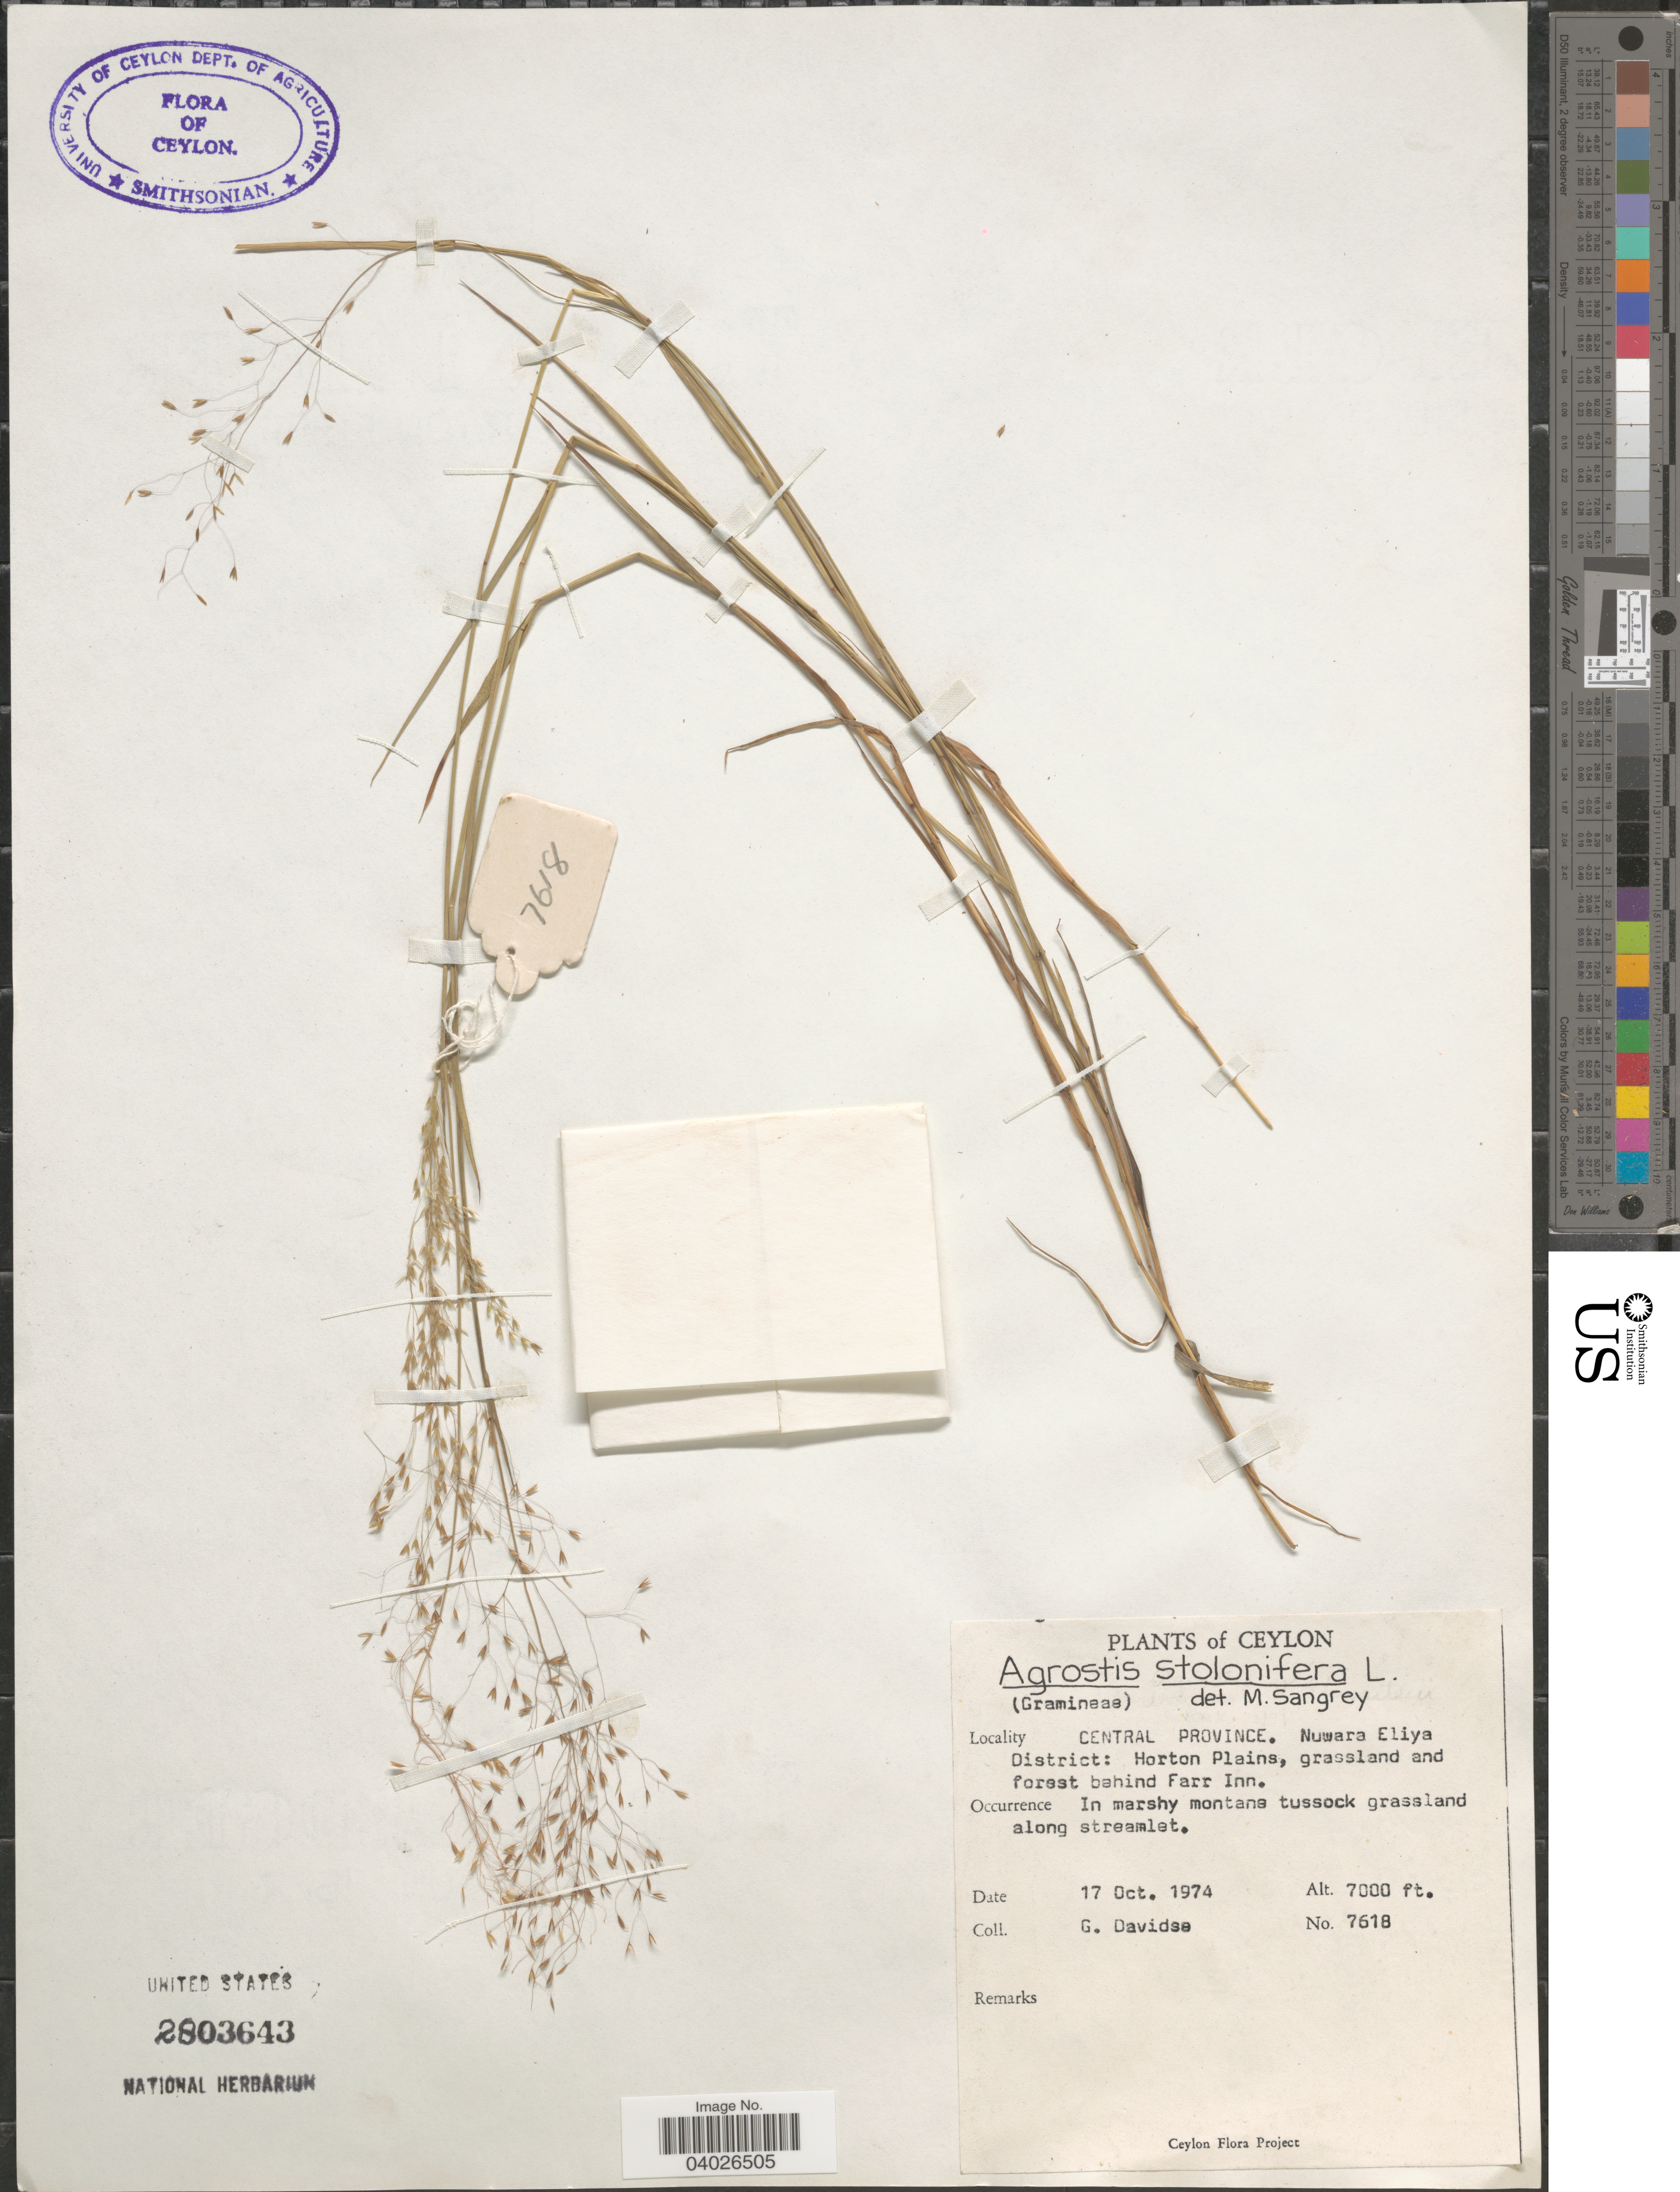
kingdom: Plantae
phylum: Tracheophyta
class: Liliopsida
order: Poales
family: Poaceae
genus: Agrostis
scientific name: Agrostis stolonifera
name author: L.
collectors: G. Davidse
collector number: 7618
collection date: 1974-10-17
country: Sri Lanka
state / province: Central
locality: Ceylon. Nuwara Eliya District: Horton Plains, grassland and forest behind Farr Inn.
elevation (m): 2134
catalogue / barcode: US 2803643